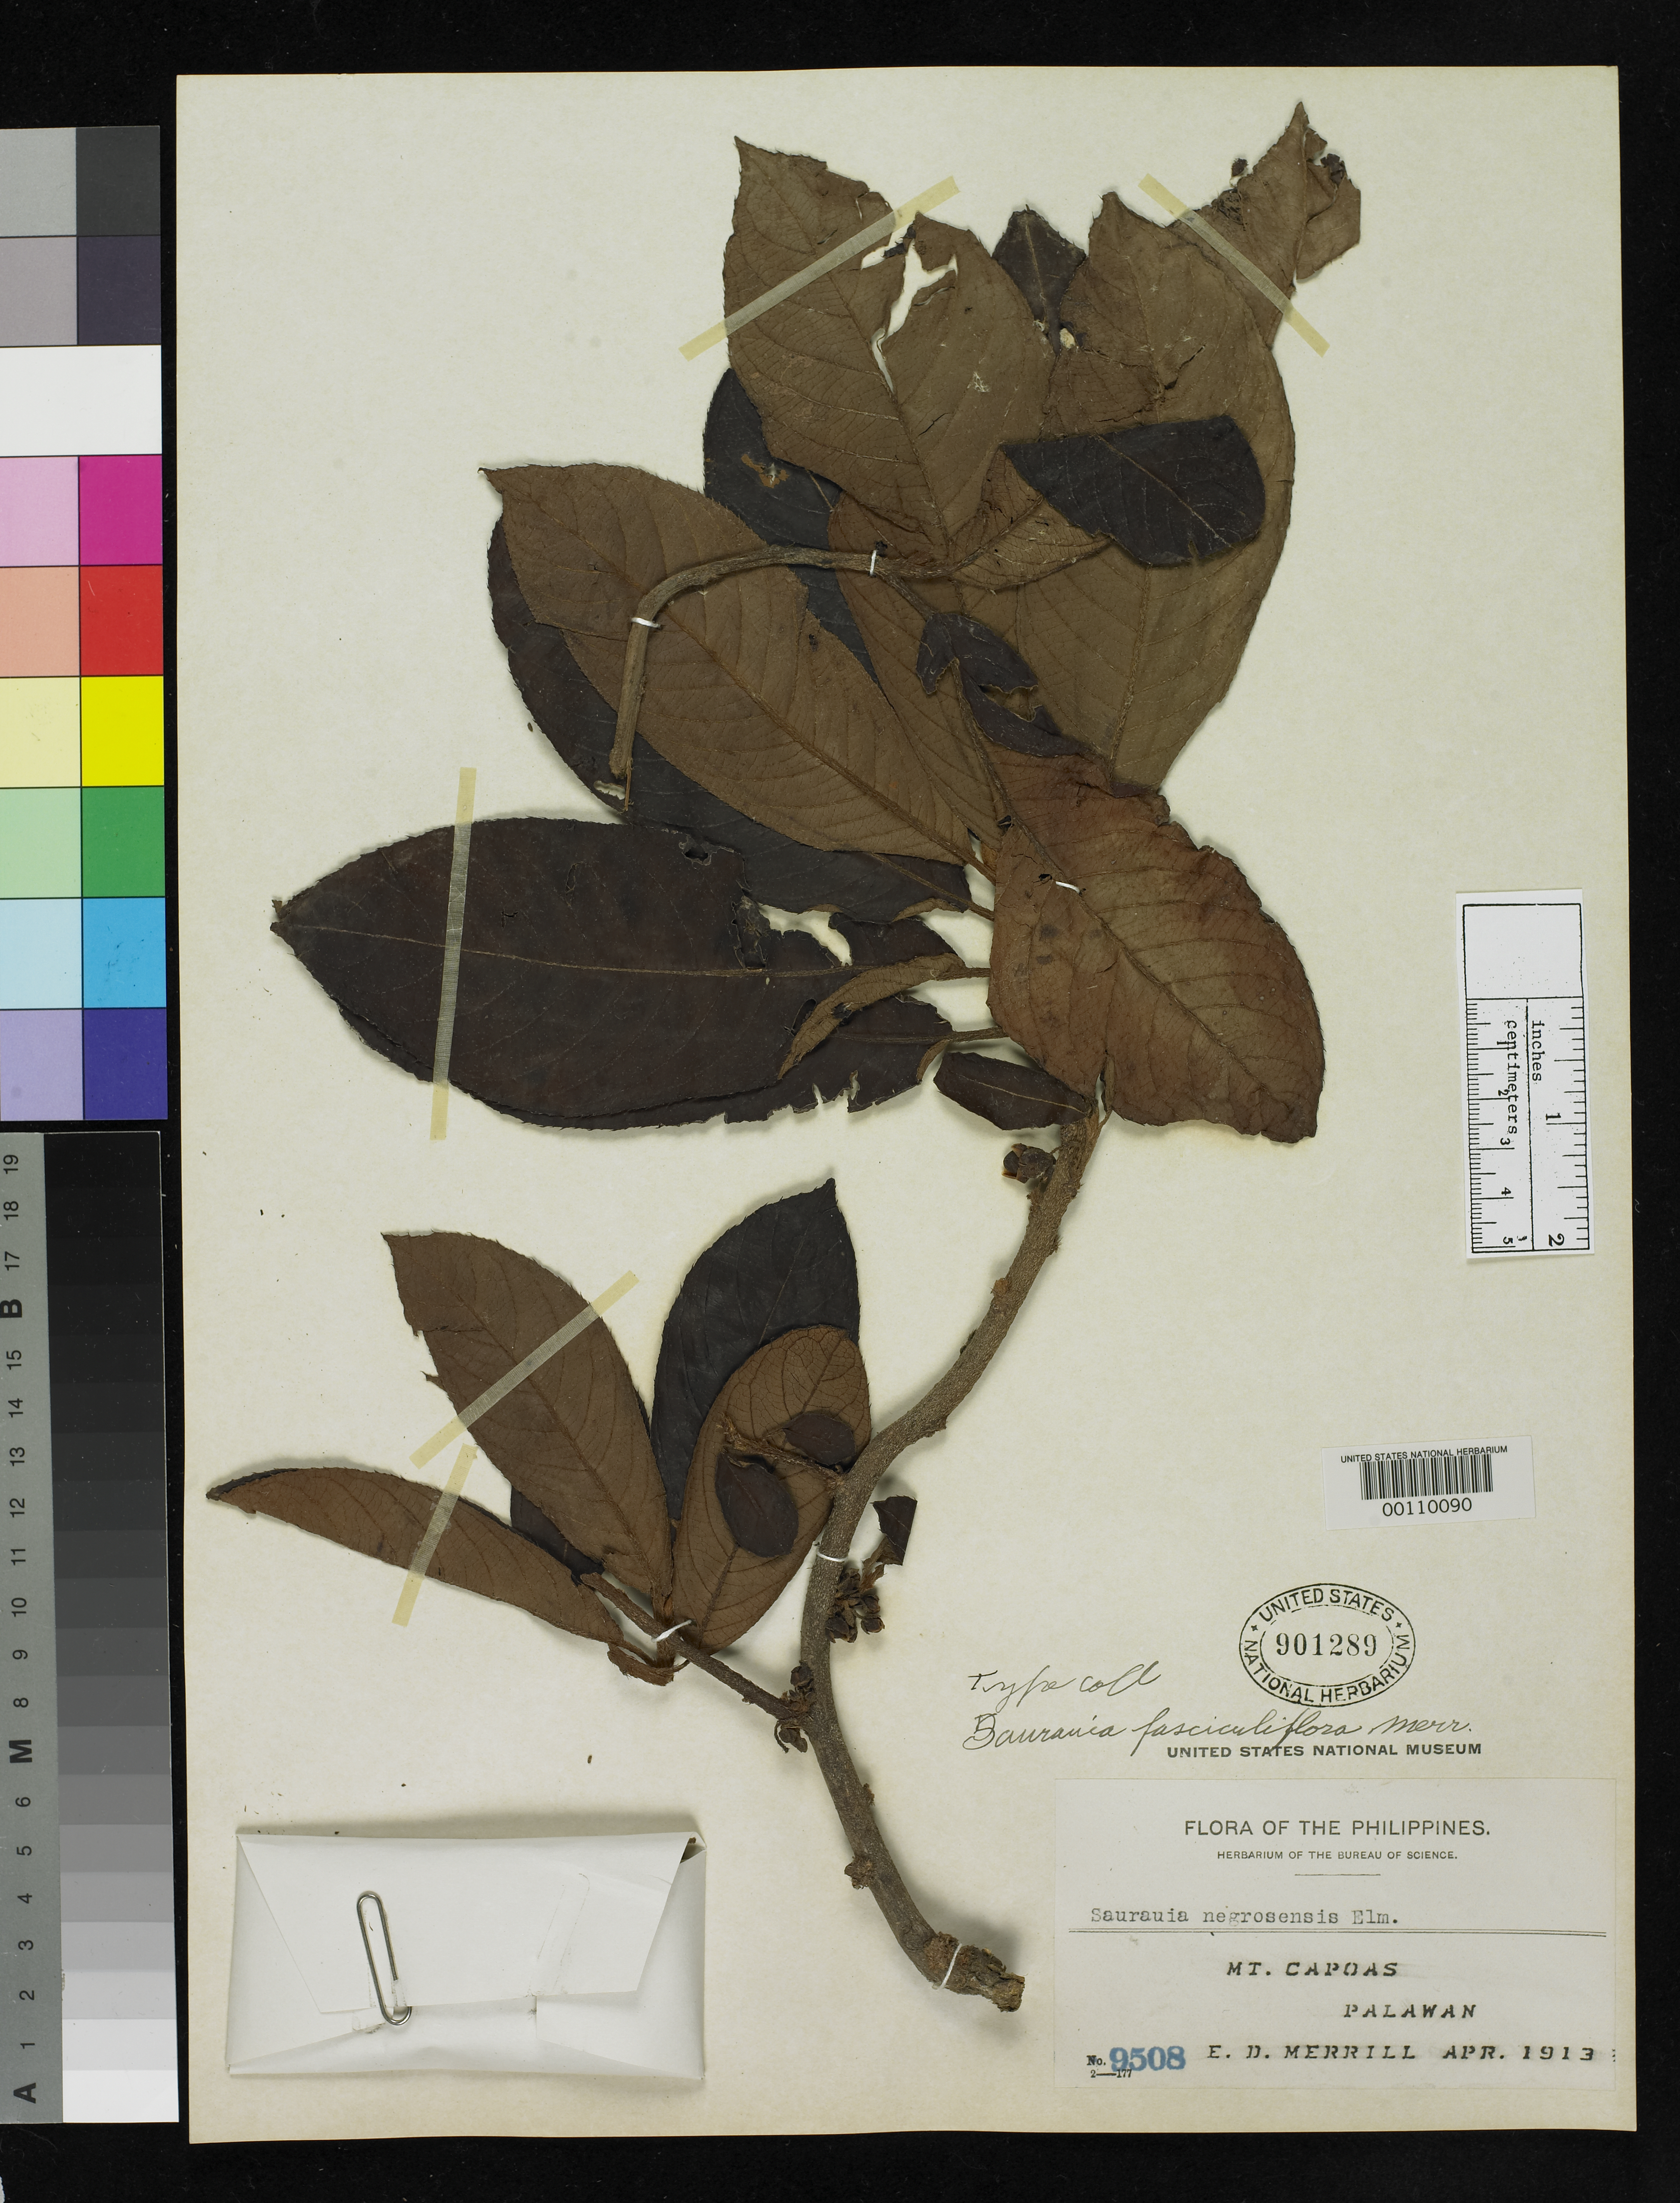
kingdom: Plantae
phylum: Tracheophyta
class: Magnoliopsida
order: Ericales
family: Actinidiaceae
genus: Saurauia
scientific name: Saurauia fasciculiflora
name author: Merr.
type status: Isotype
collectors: E. D. Merrill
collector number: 9508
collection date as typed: Apr 1913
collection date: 1913-04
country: Philippines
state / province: Mimaropa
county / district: Palawan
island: Palawan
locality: Mt. Capoas.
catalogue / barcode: US 901289